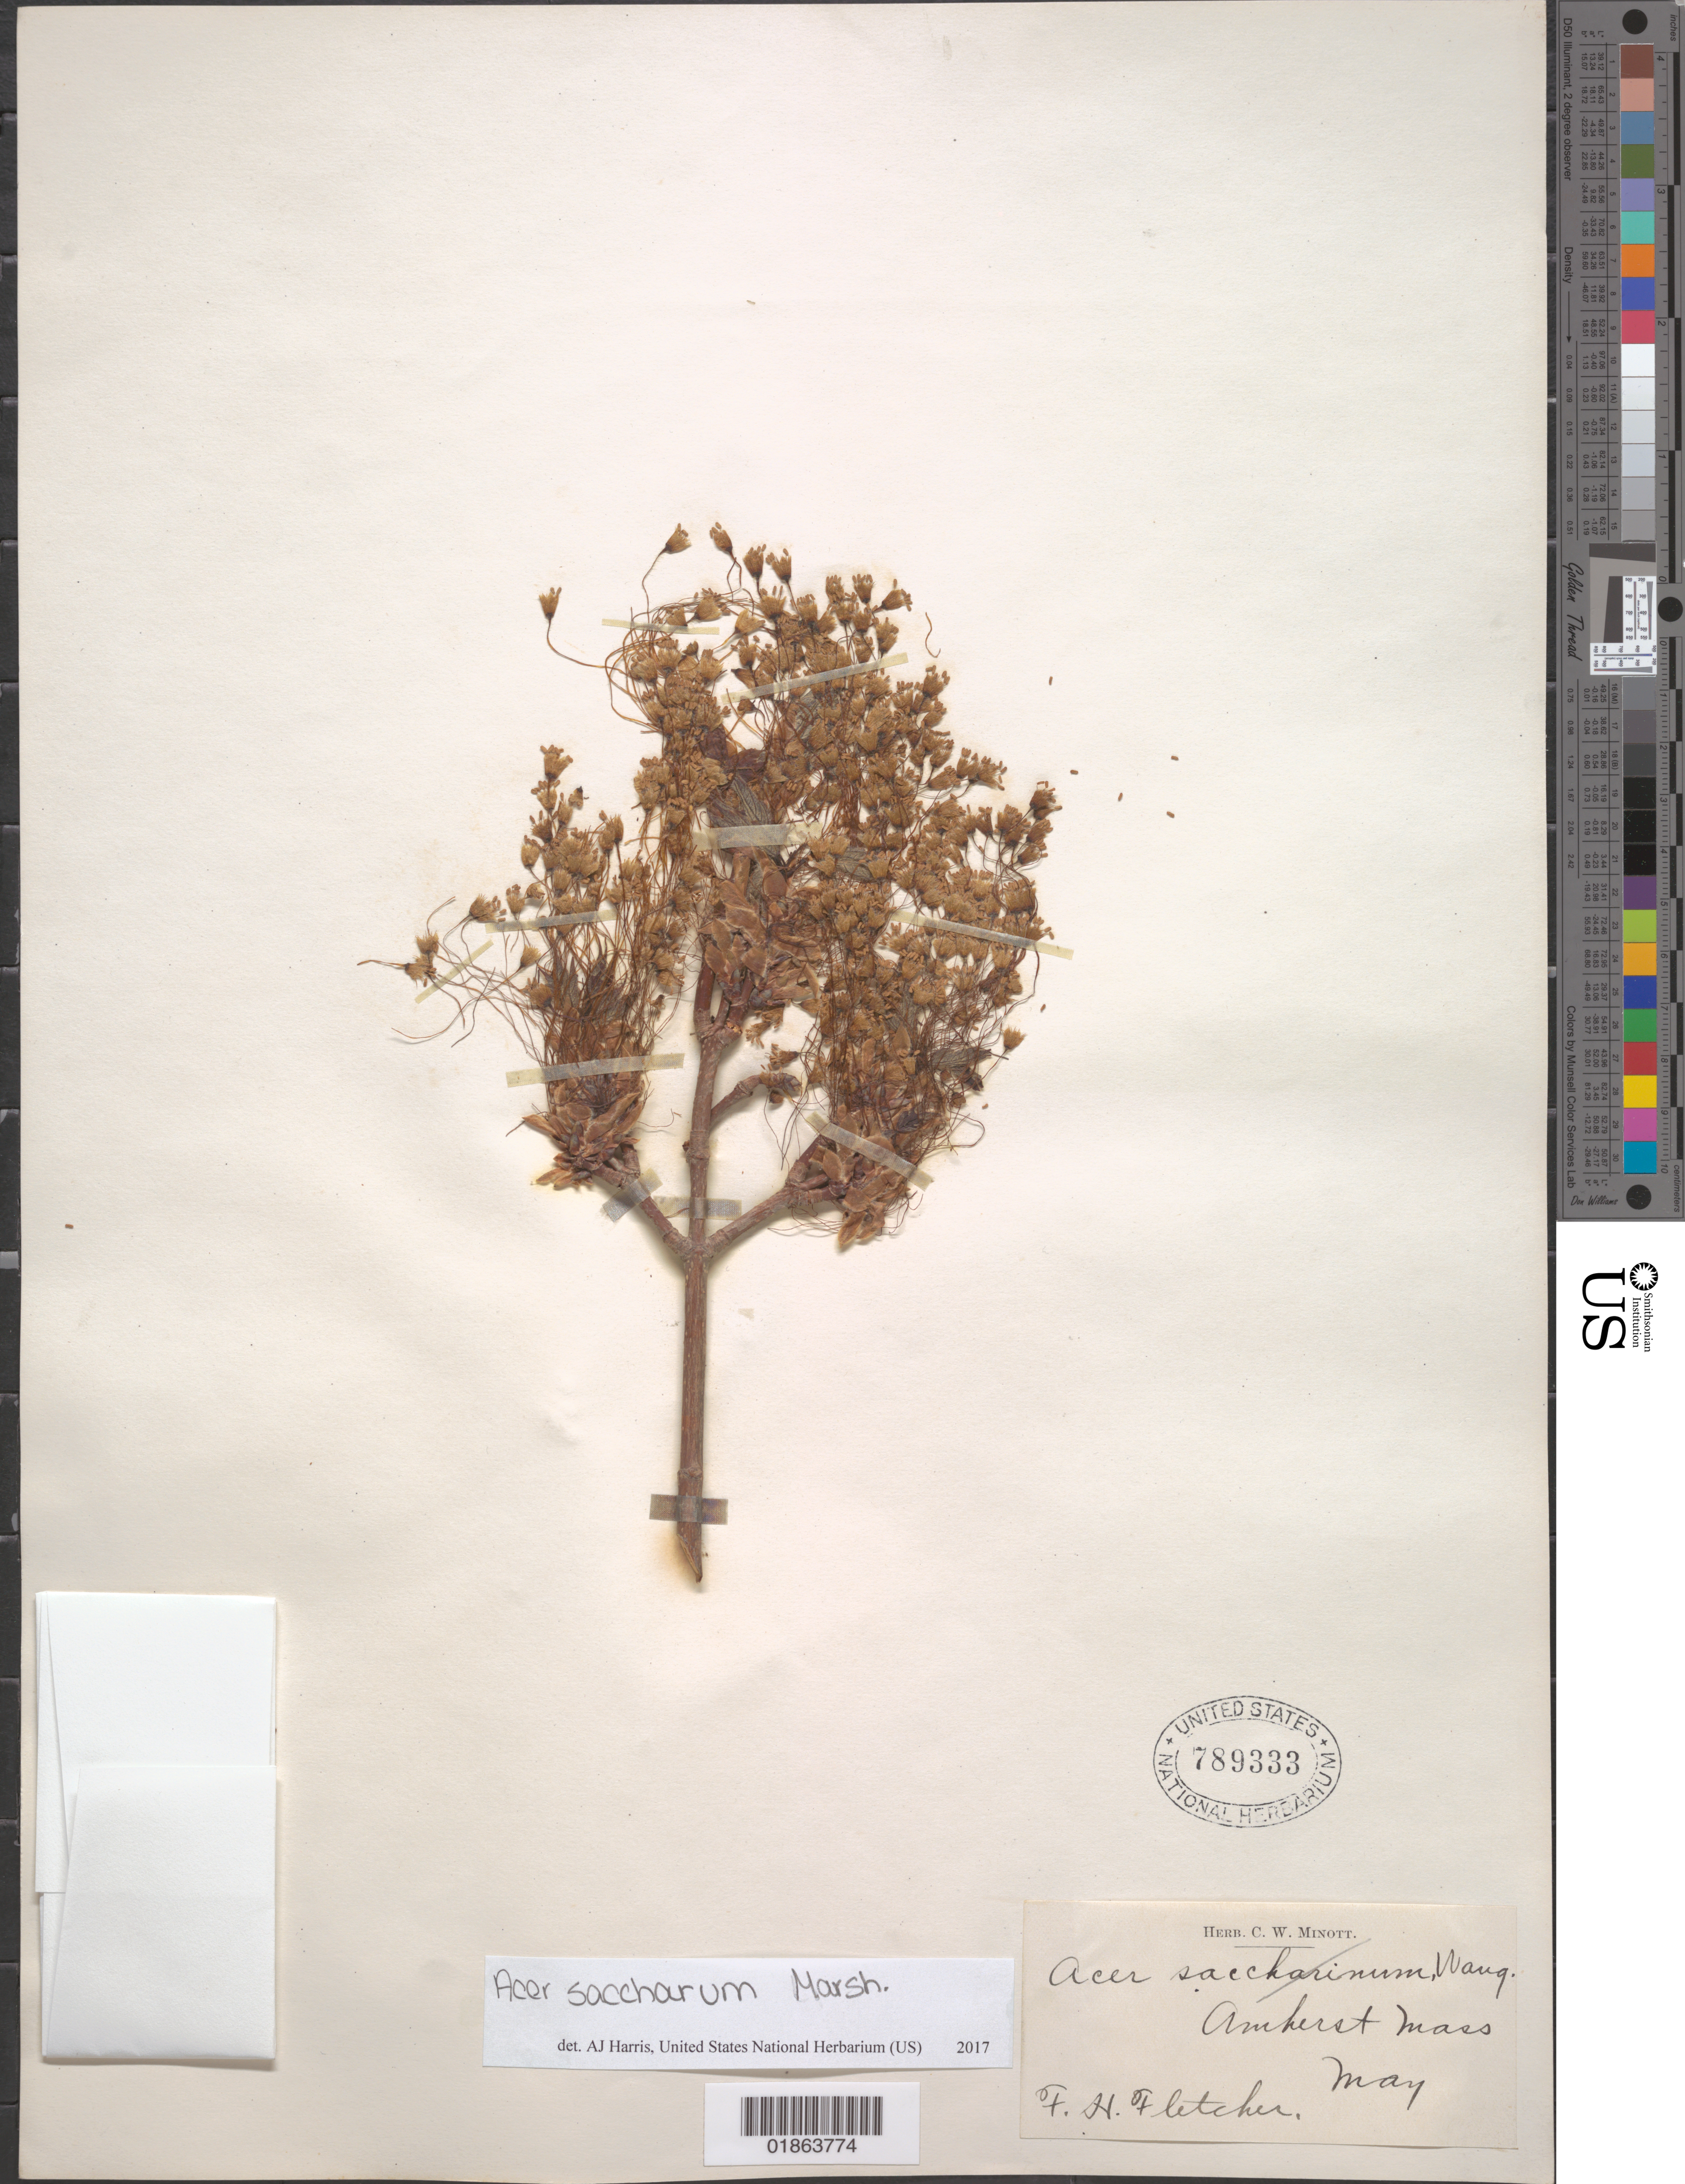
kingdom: Plantae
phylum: Tracheophyta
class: Magnoliopsida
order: Sapindales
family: Sapindaceae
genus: Acer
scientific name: Acer saccharum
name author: Marshall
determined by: Harris, A. J., (UNITED STATES)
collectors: F. Fletcher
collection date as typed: May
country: United States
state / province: Massachusetts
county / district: Hampshire County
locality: Amherst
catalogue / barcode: US 789333